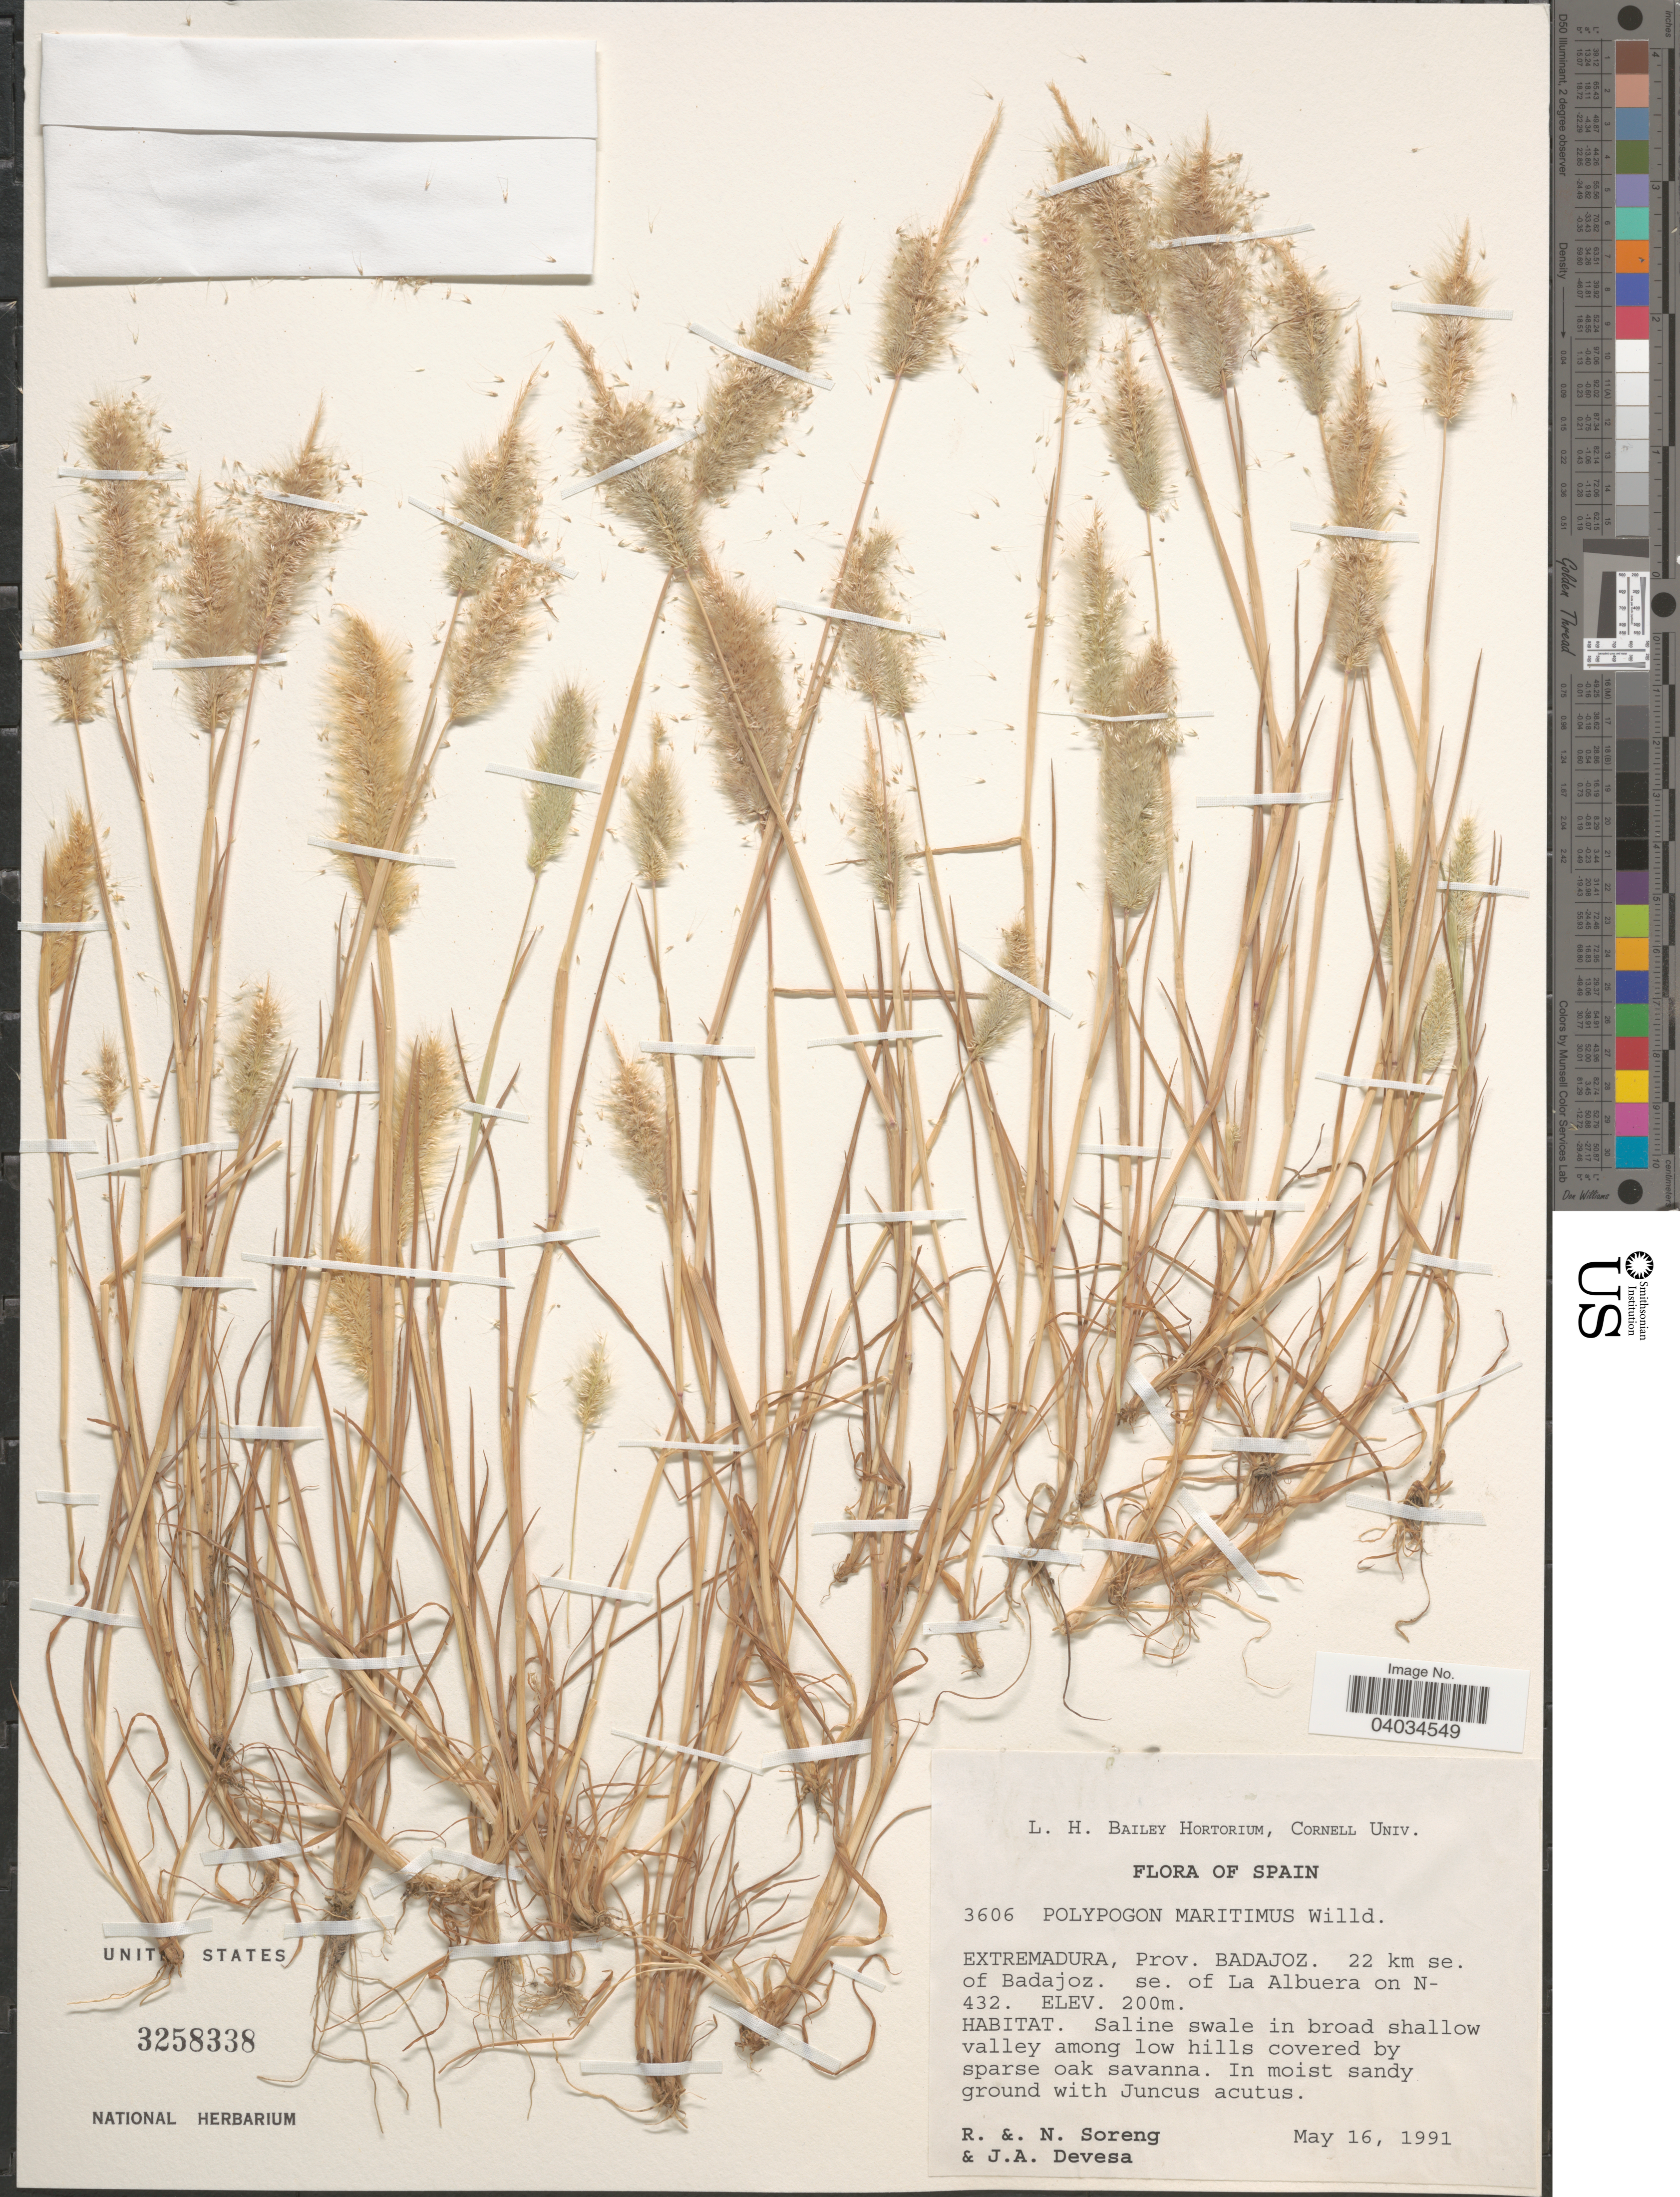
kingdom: Plantae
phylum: Tracheophyta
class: Liliopsida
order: Poales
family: Poaceae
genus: Polypogon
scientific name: Polypogon maritimus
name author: Willd.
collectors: R. J. Soreng, N. L. Soreng & J. Devesa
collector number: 3606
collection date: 1991-05-16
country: Spain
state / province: Extremadura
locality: Prov. Badajoz. 22 km se. of Badajoz. se. of La Albuera on N-432.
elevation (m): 200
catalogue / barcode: US 3258338